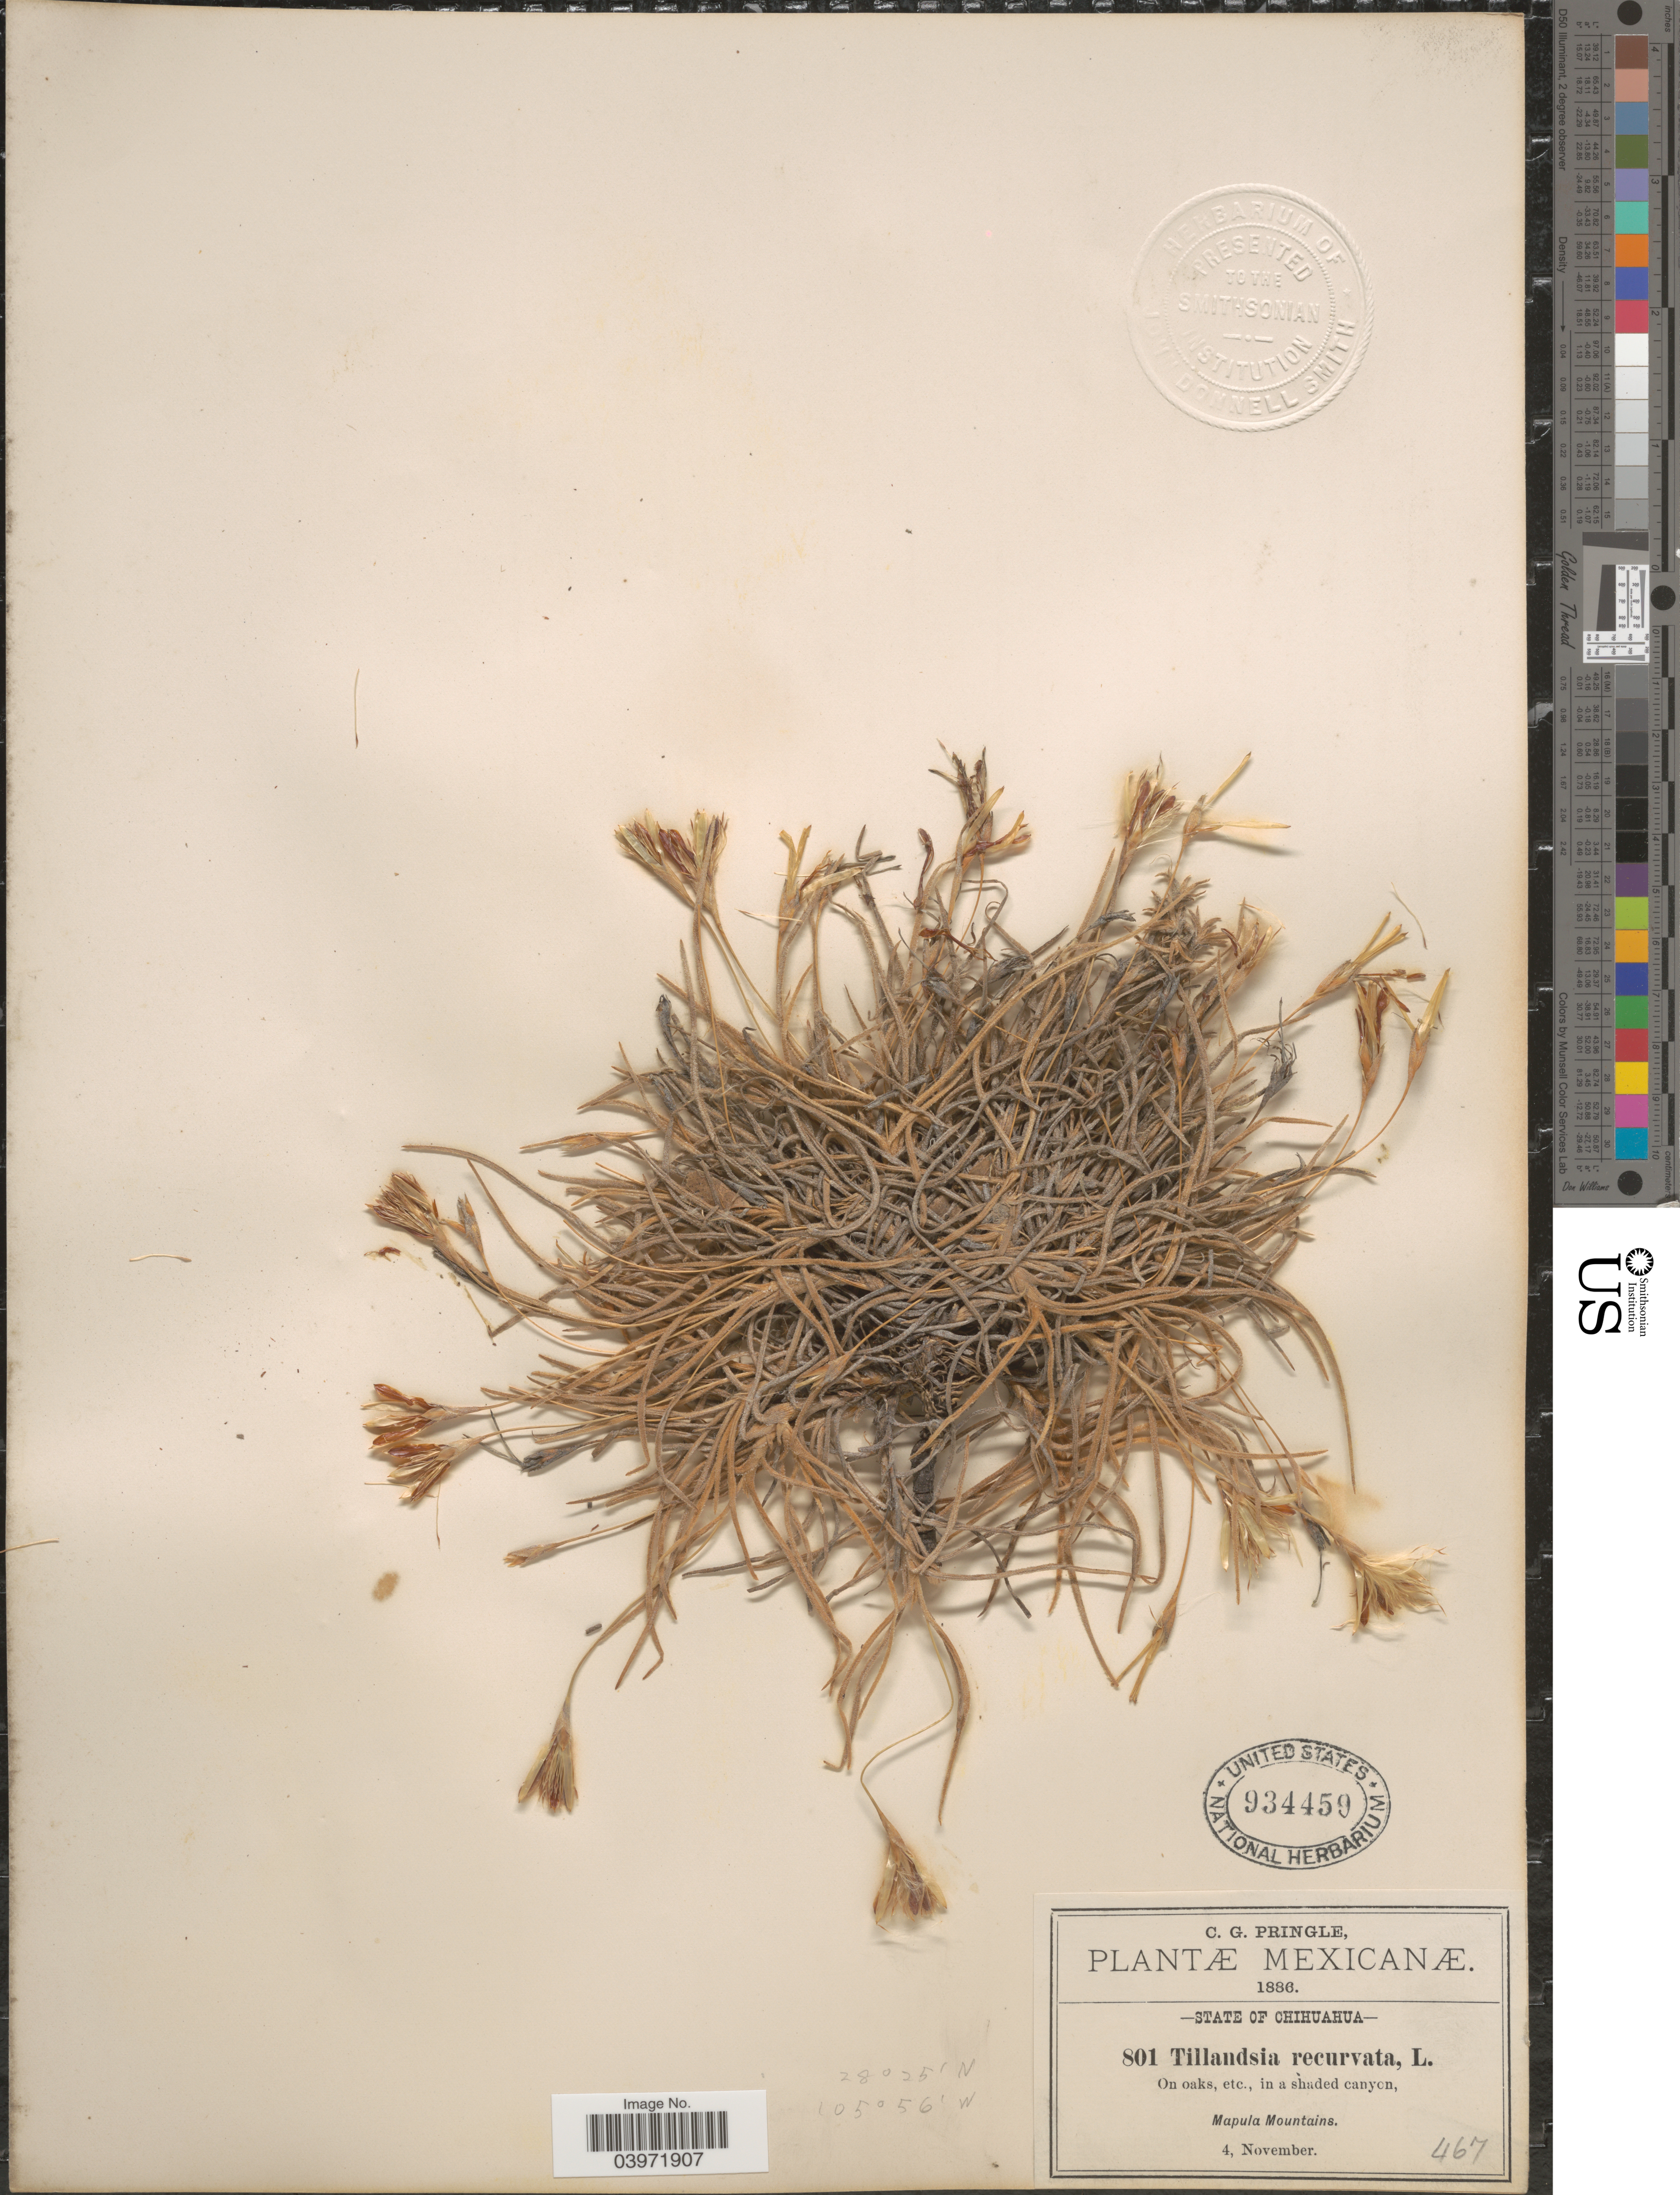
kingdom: Plantae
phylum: Tracheophyta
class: Liliopsida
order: Poales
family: Bromeliaceae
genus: Tillandsia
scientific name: Tillandsia recurvata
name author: L.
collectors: C. G. Pringle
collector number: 801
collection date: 1886-11-04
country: Mexico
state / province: Chihuahua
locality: Mapula Mountains.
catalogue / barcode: US 934459